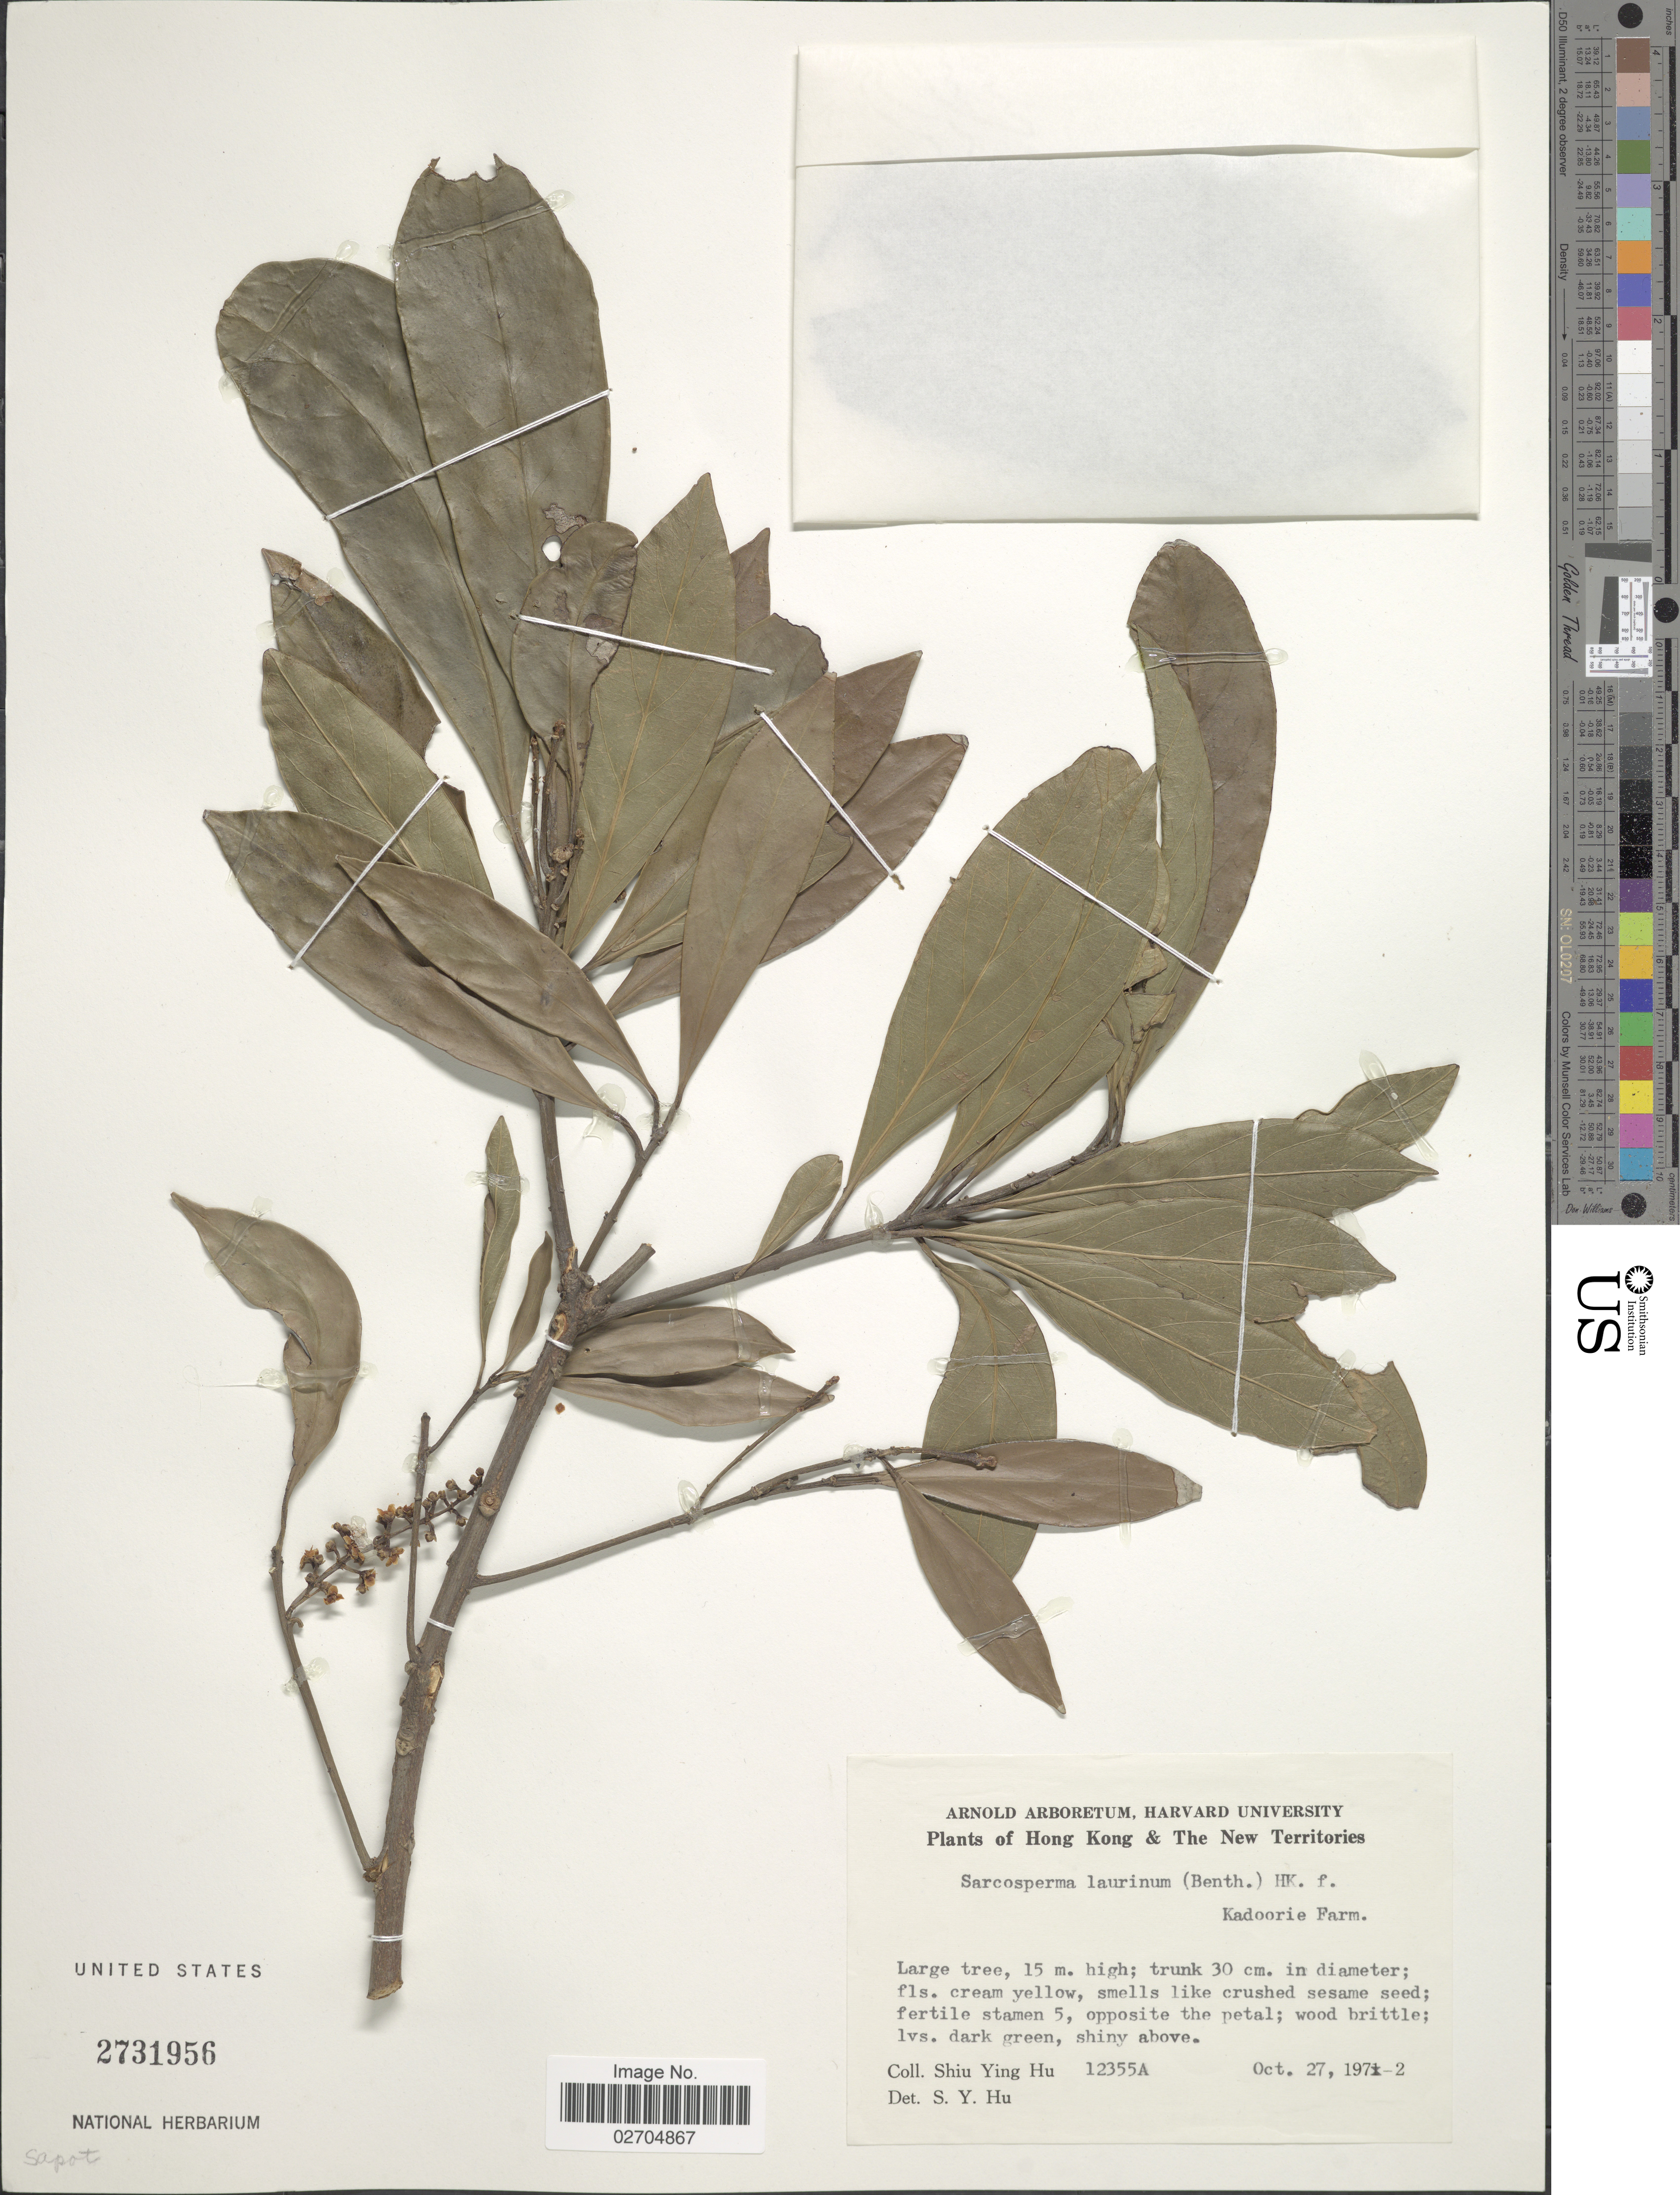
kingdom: Plantae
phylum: Tracheophyta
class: Magnoliopsida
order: Ericales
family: Sapotaceae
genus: Sarcosperma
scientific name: Sarcosperma laurinum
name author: (Benth.) Hook. f.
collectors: S. Y. Hu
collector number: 12355A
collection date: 1972-10-27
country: China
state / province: Hong Kong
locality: Hong Kong & The New Territories. Kadoorie Farm.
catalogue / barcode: US 2731956